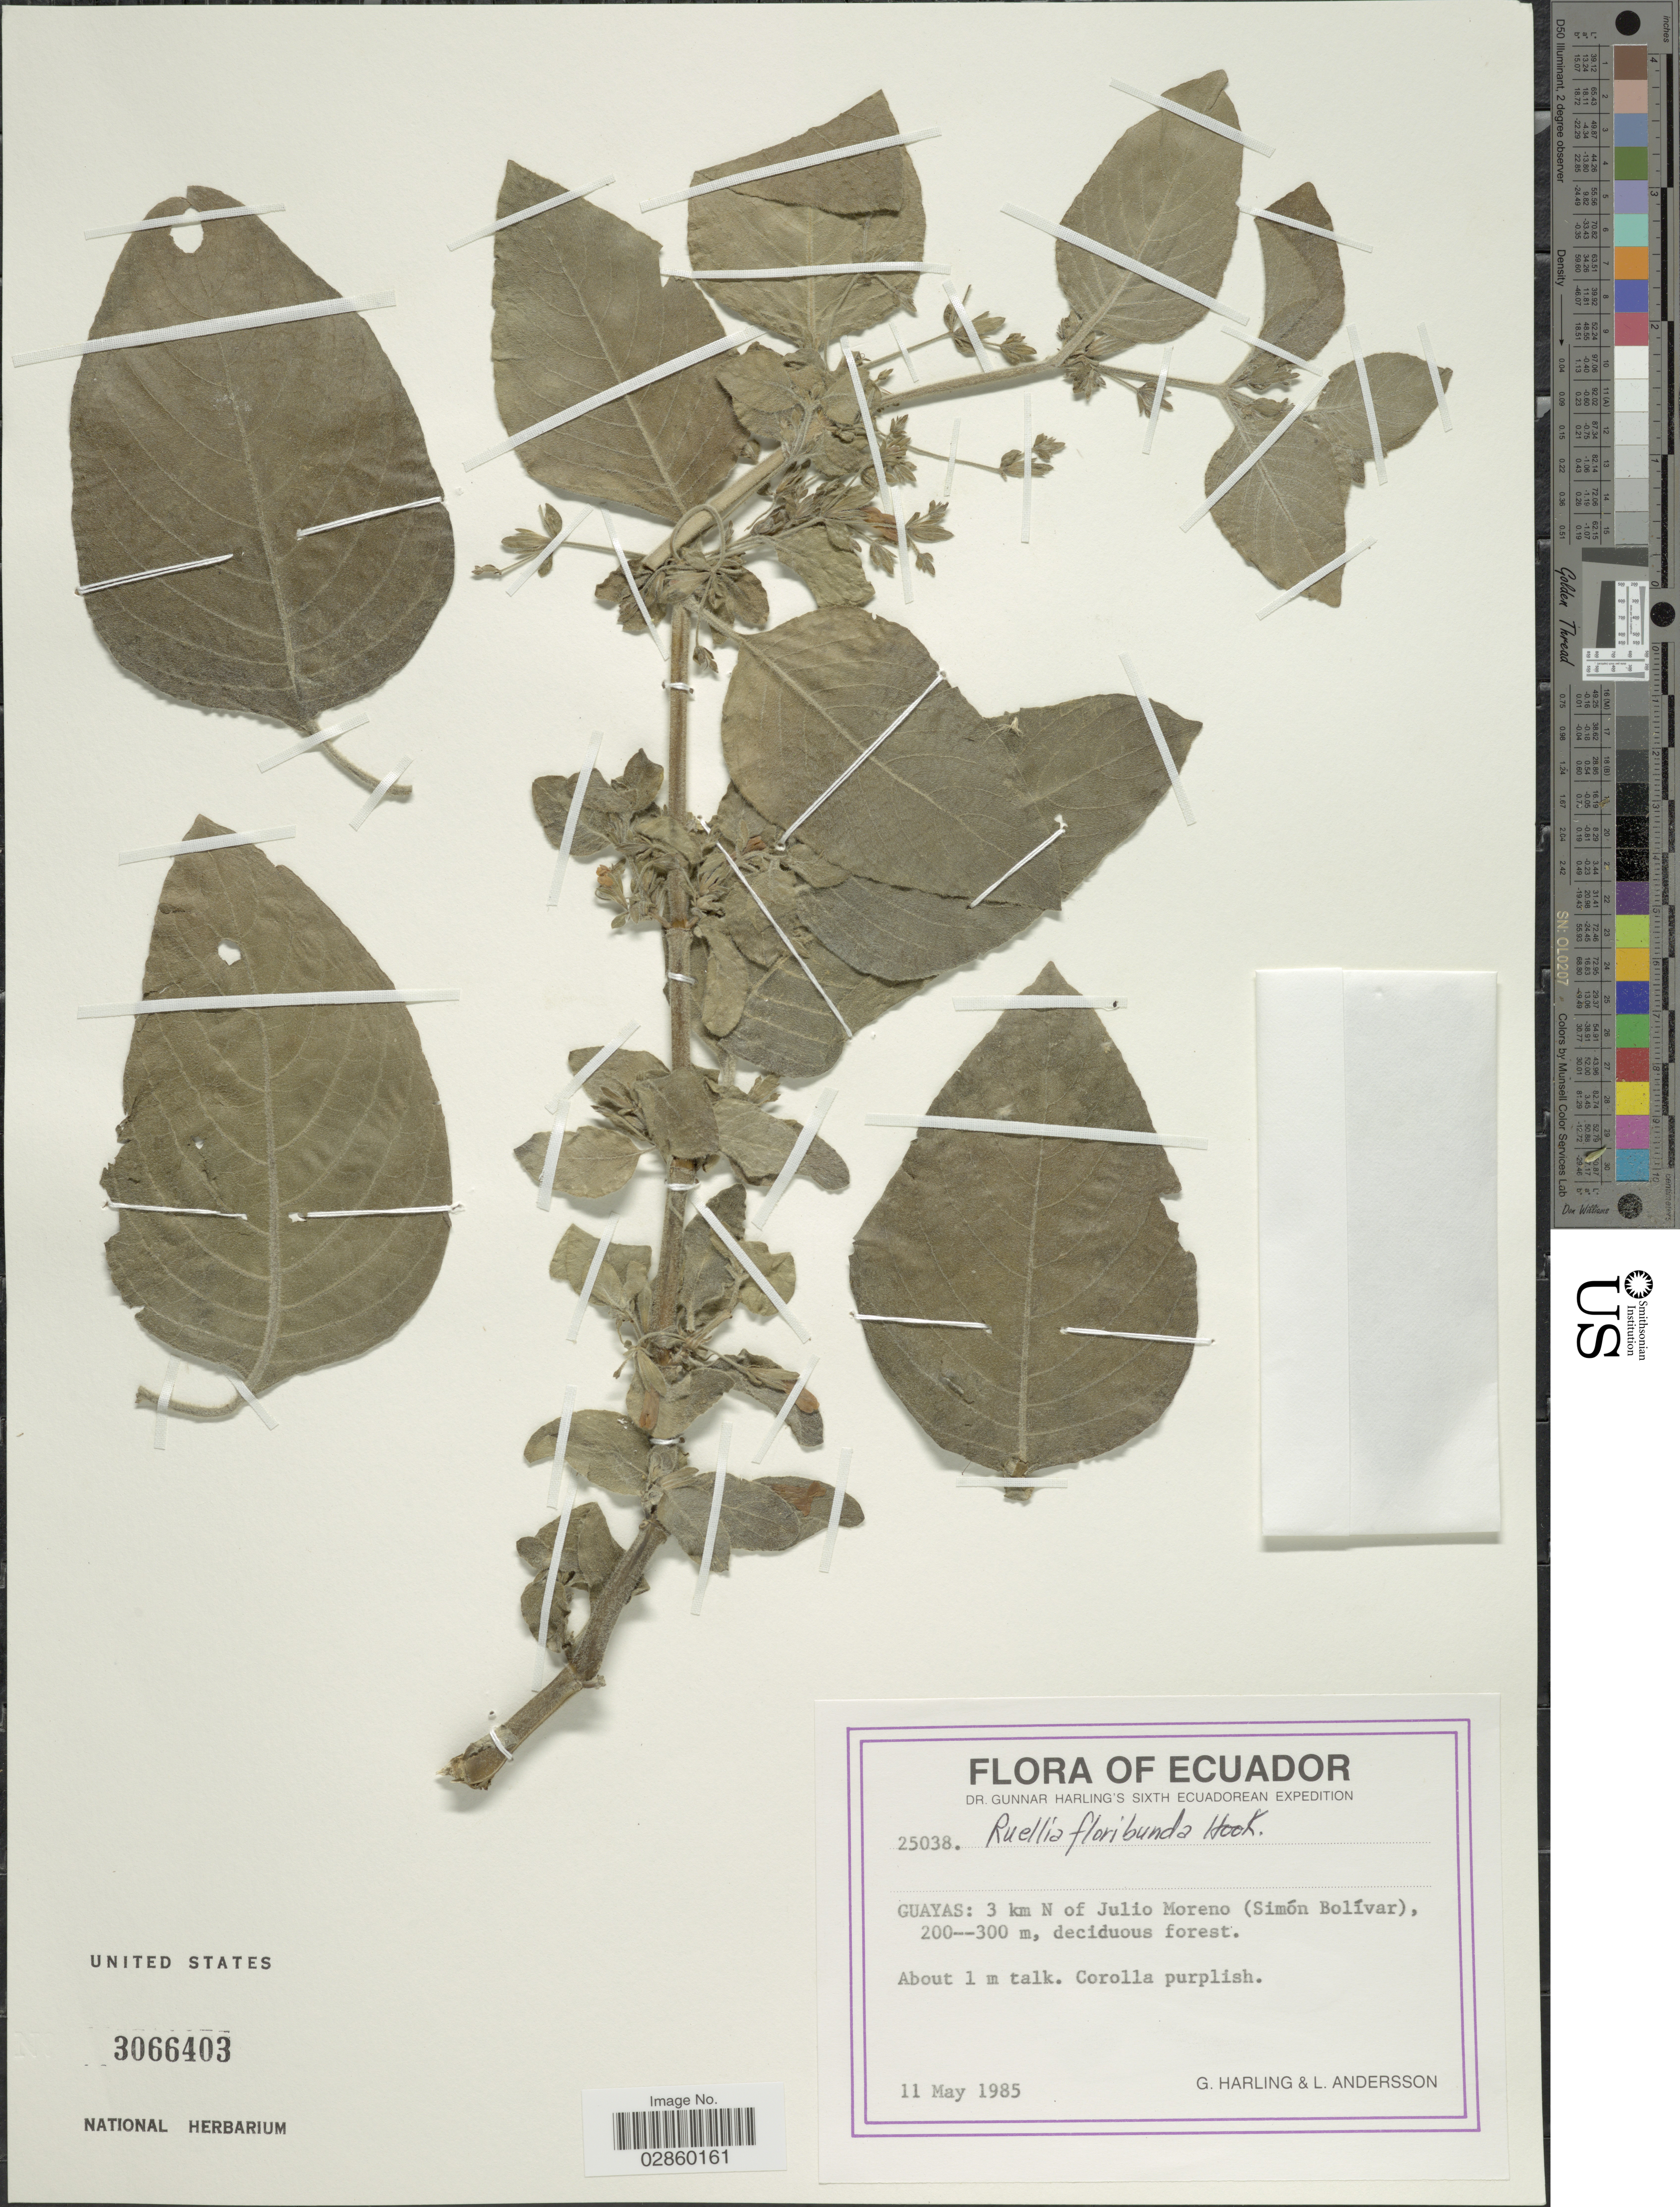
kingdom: Plantae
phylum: Tracheophyta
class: Magnoliopsida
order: Lamiales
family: Acanthaceae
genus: Ruellia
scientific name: Ruellia floribunda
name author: Hook.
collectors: G. Harling & L. Andersson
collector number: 25038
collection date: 1985-05-11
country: Ecuador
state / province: Guayas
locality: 3 km N of Julio Moreno (Simón Bolívar).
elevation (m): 200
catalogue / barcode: US 3066403